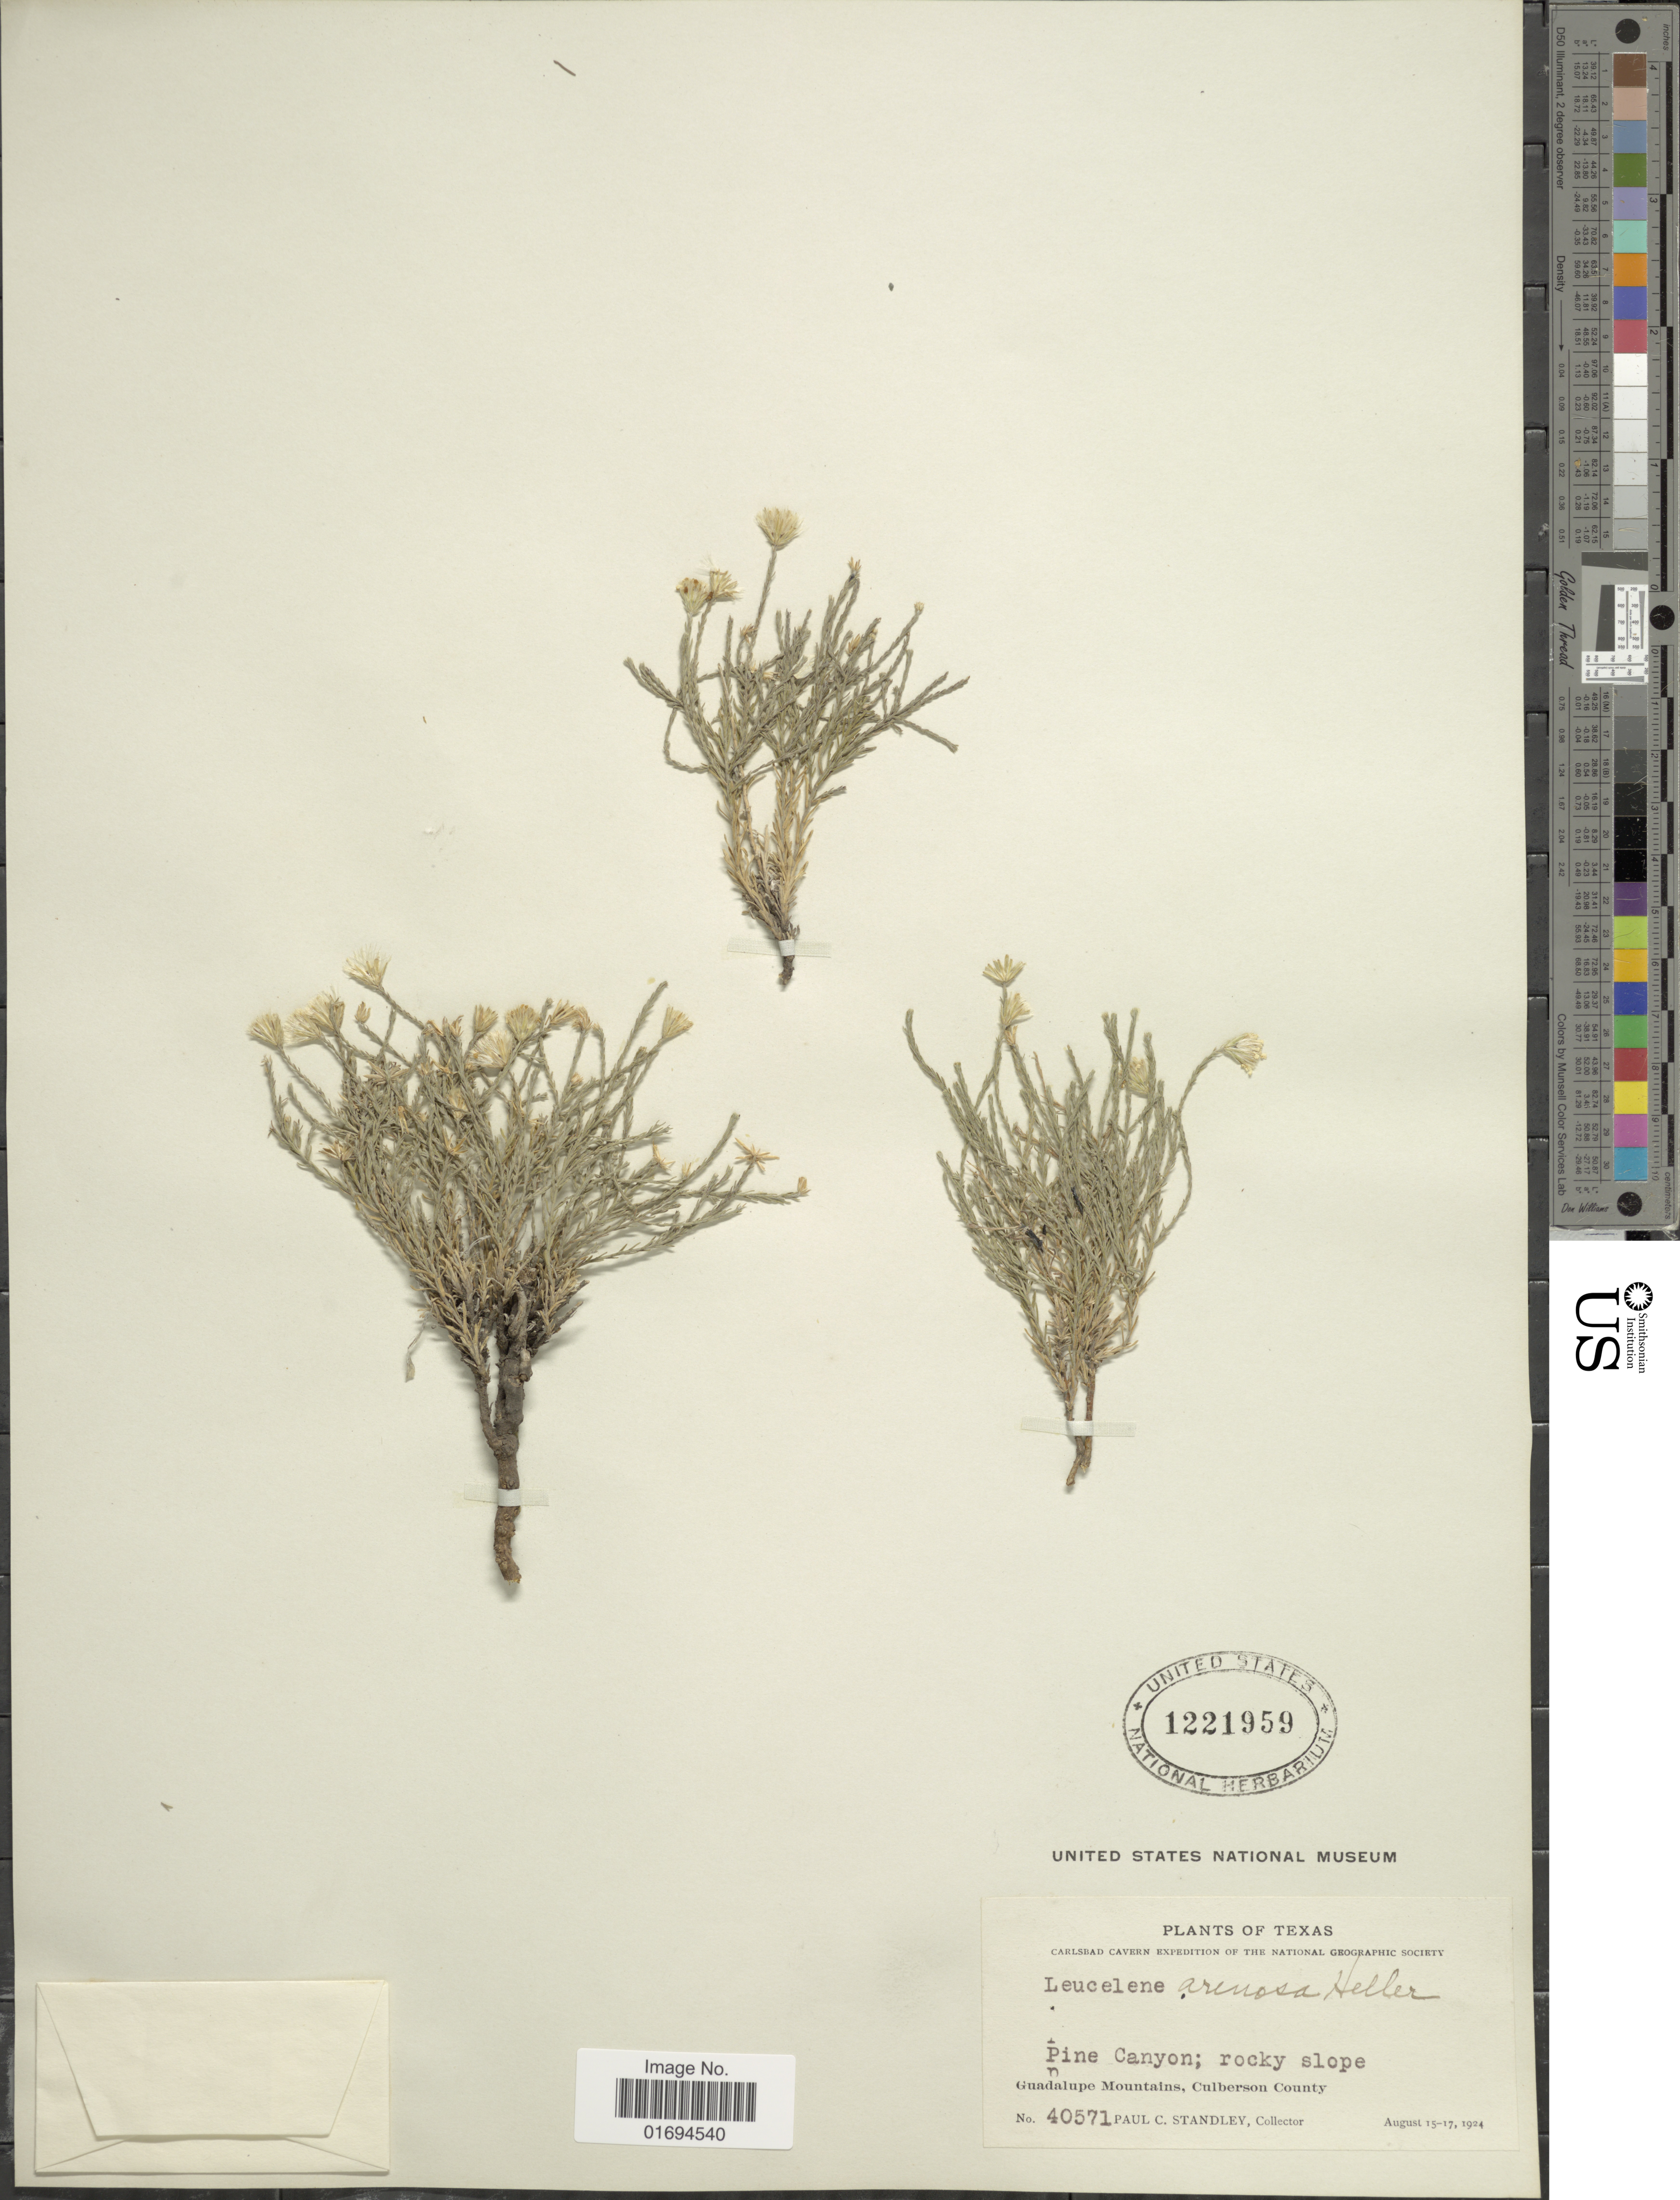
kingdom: Plantae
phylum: Tracheophyta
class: Magnoliopsida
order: Asterales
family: Asteraceae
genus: Chaetopappa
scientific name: Chaetopappa ericoides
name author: (Torr.) G.L. Nesom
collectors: P. C. Standley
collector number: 40571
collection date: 1924-08-15/1924-08-17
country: United States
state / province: Texas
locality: Guadalupe Mountains, Culberson County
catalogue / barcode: US 1221959